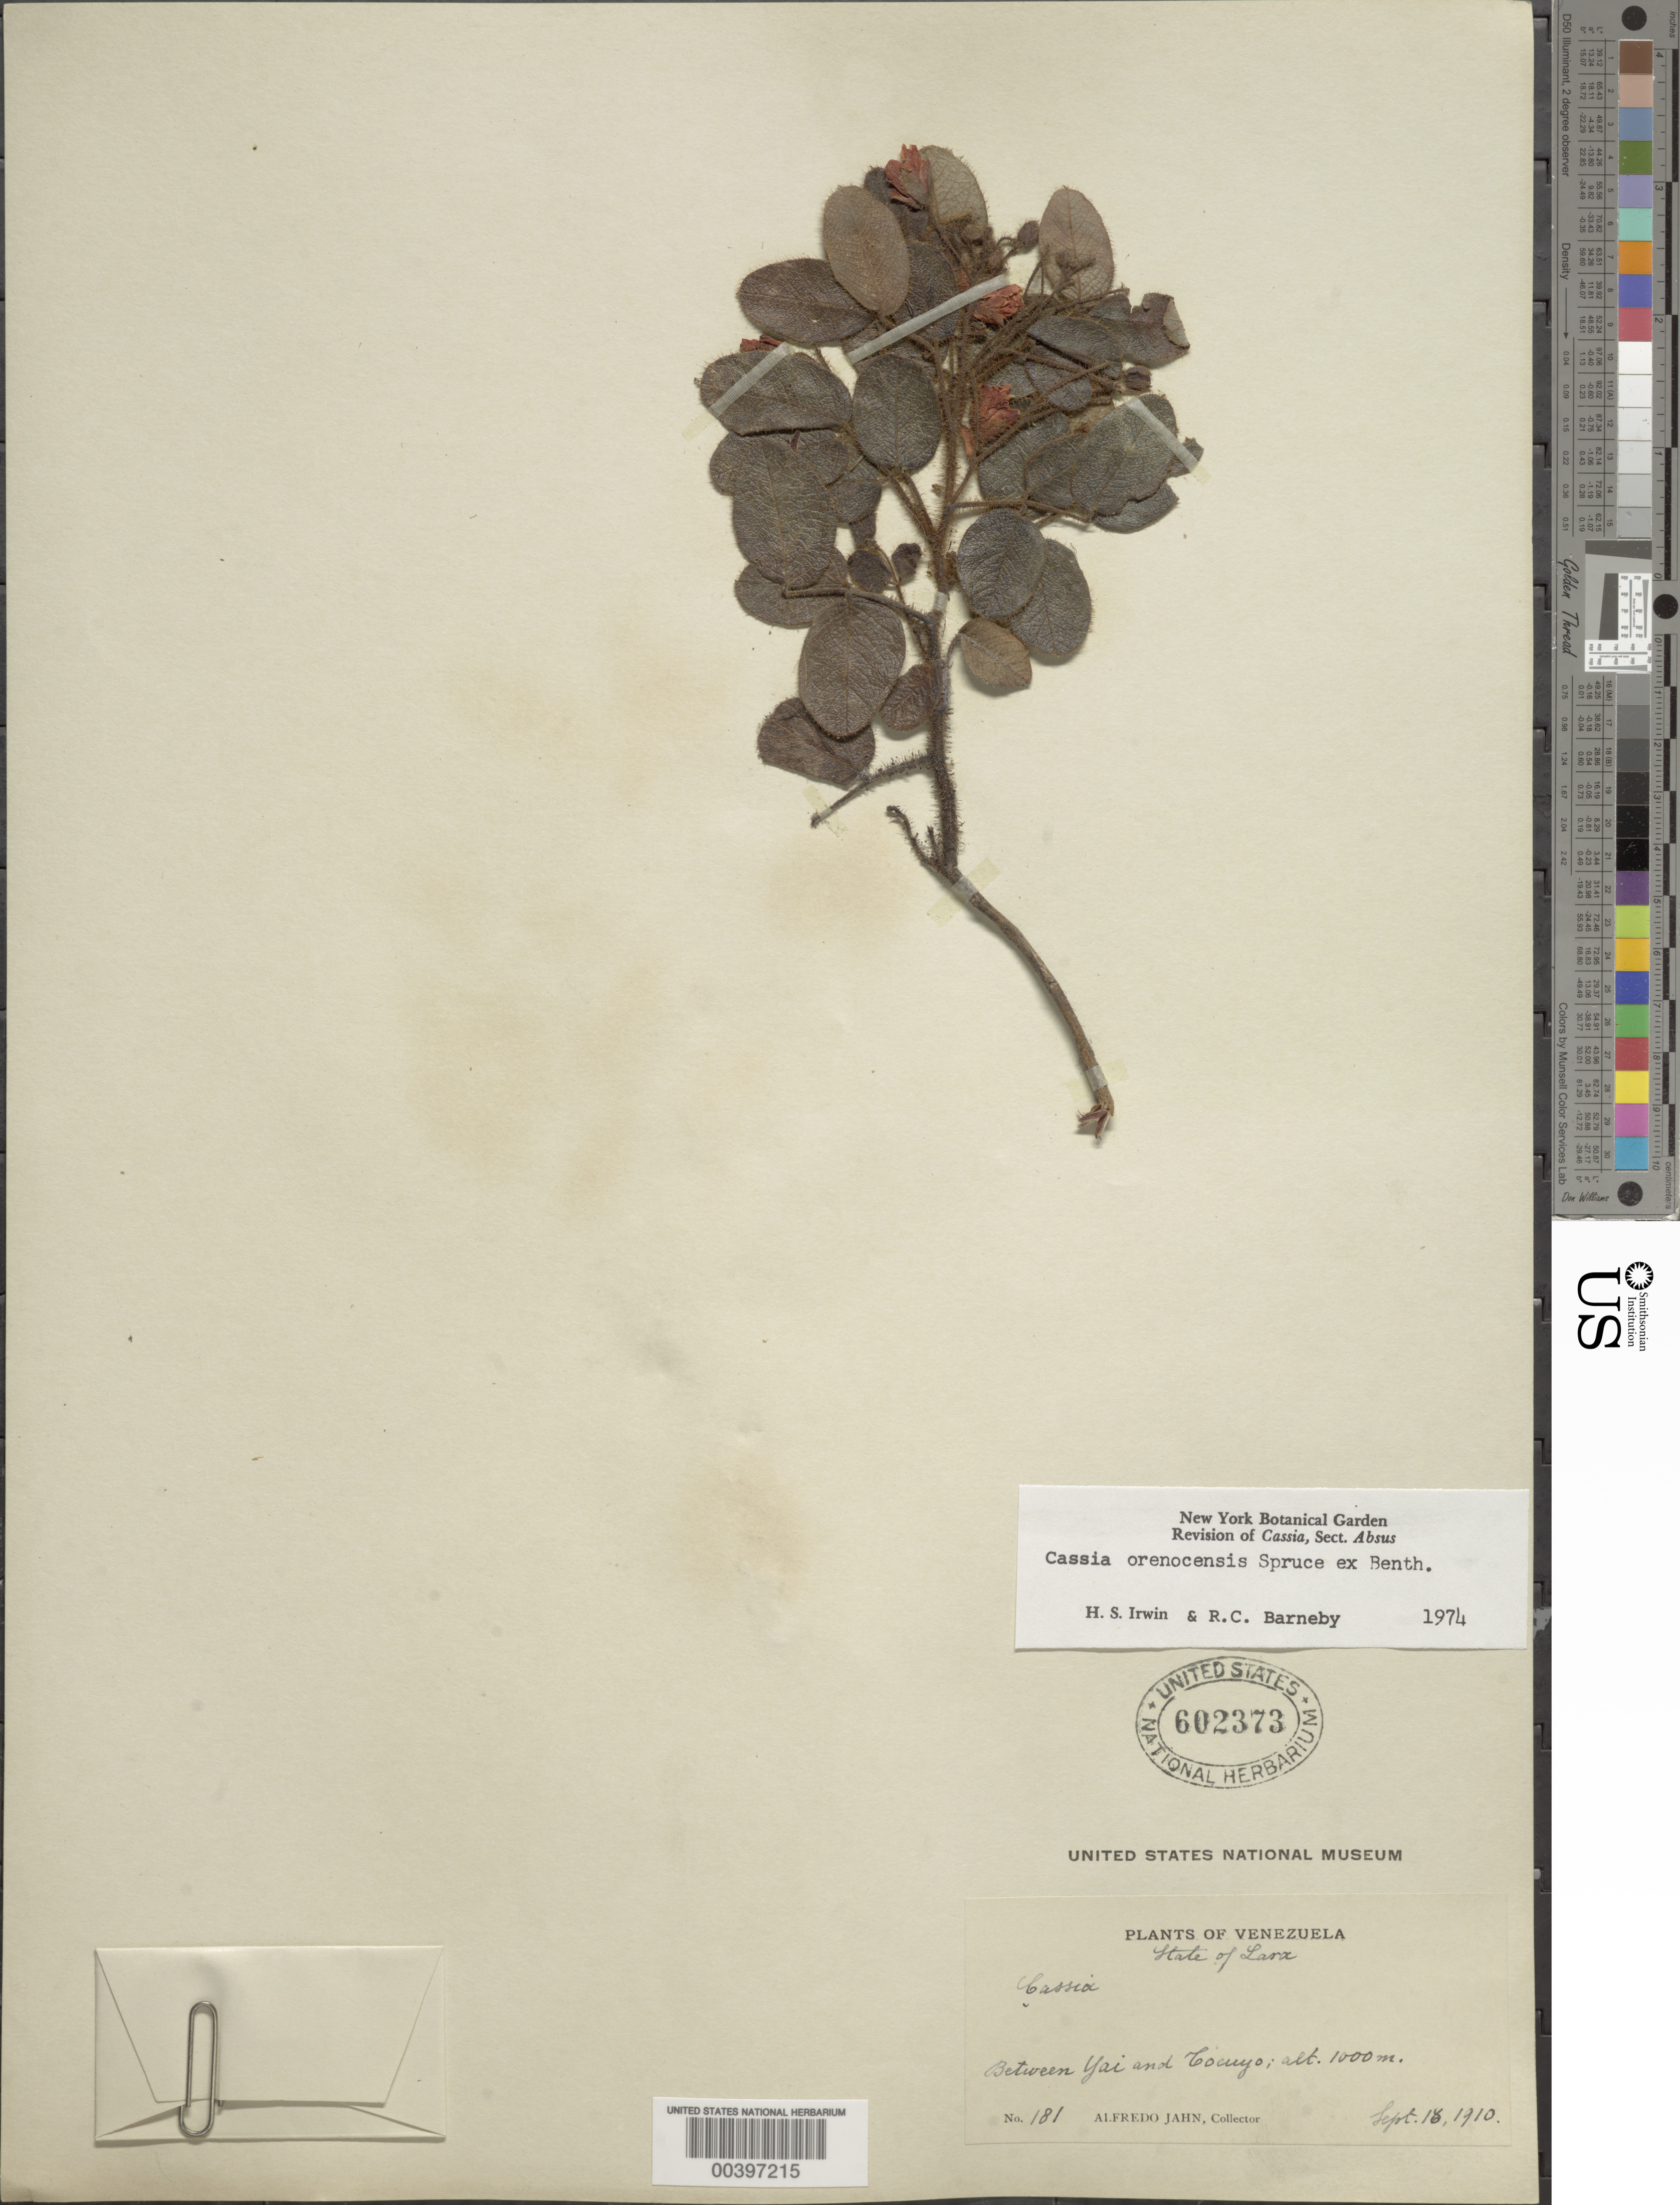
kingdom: Plantae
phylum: Tracheophyta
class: Magnoliopsida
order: Fabales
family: Fabaceae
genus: Chamaecrista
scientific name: Chamaecrista orenocensis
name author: (Spruce ex Benth.) H.S. Irwin & Barneby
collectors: A. Jahn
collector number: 181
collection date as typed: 18 Sep 1910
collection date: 1910-09-18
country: Venezuela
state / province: Lara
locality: Between yai and tocuyo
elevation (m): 1000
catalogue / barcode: US 602373